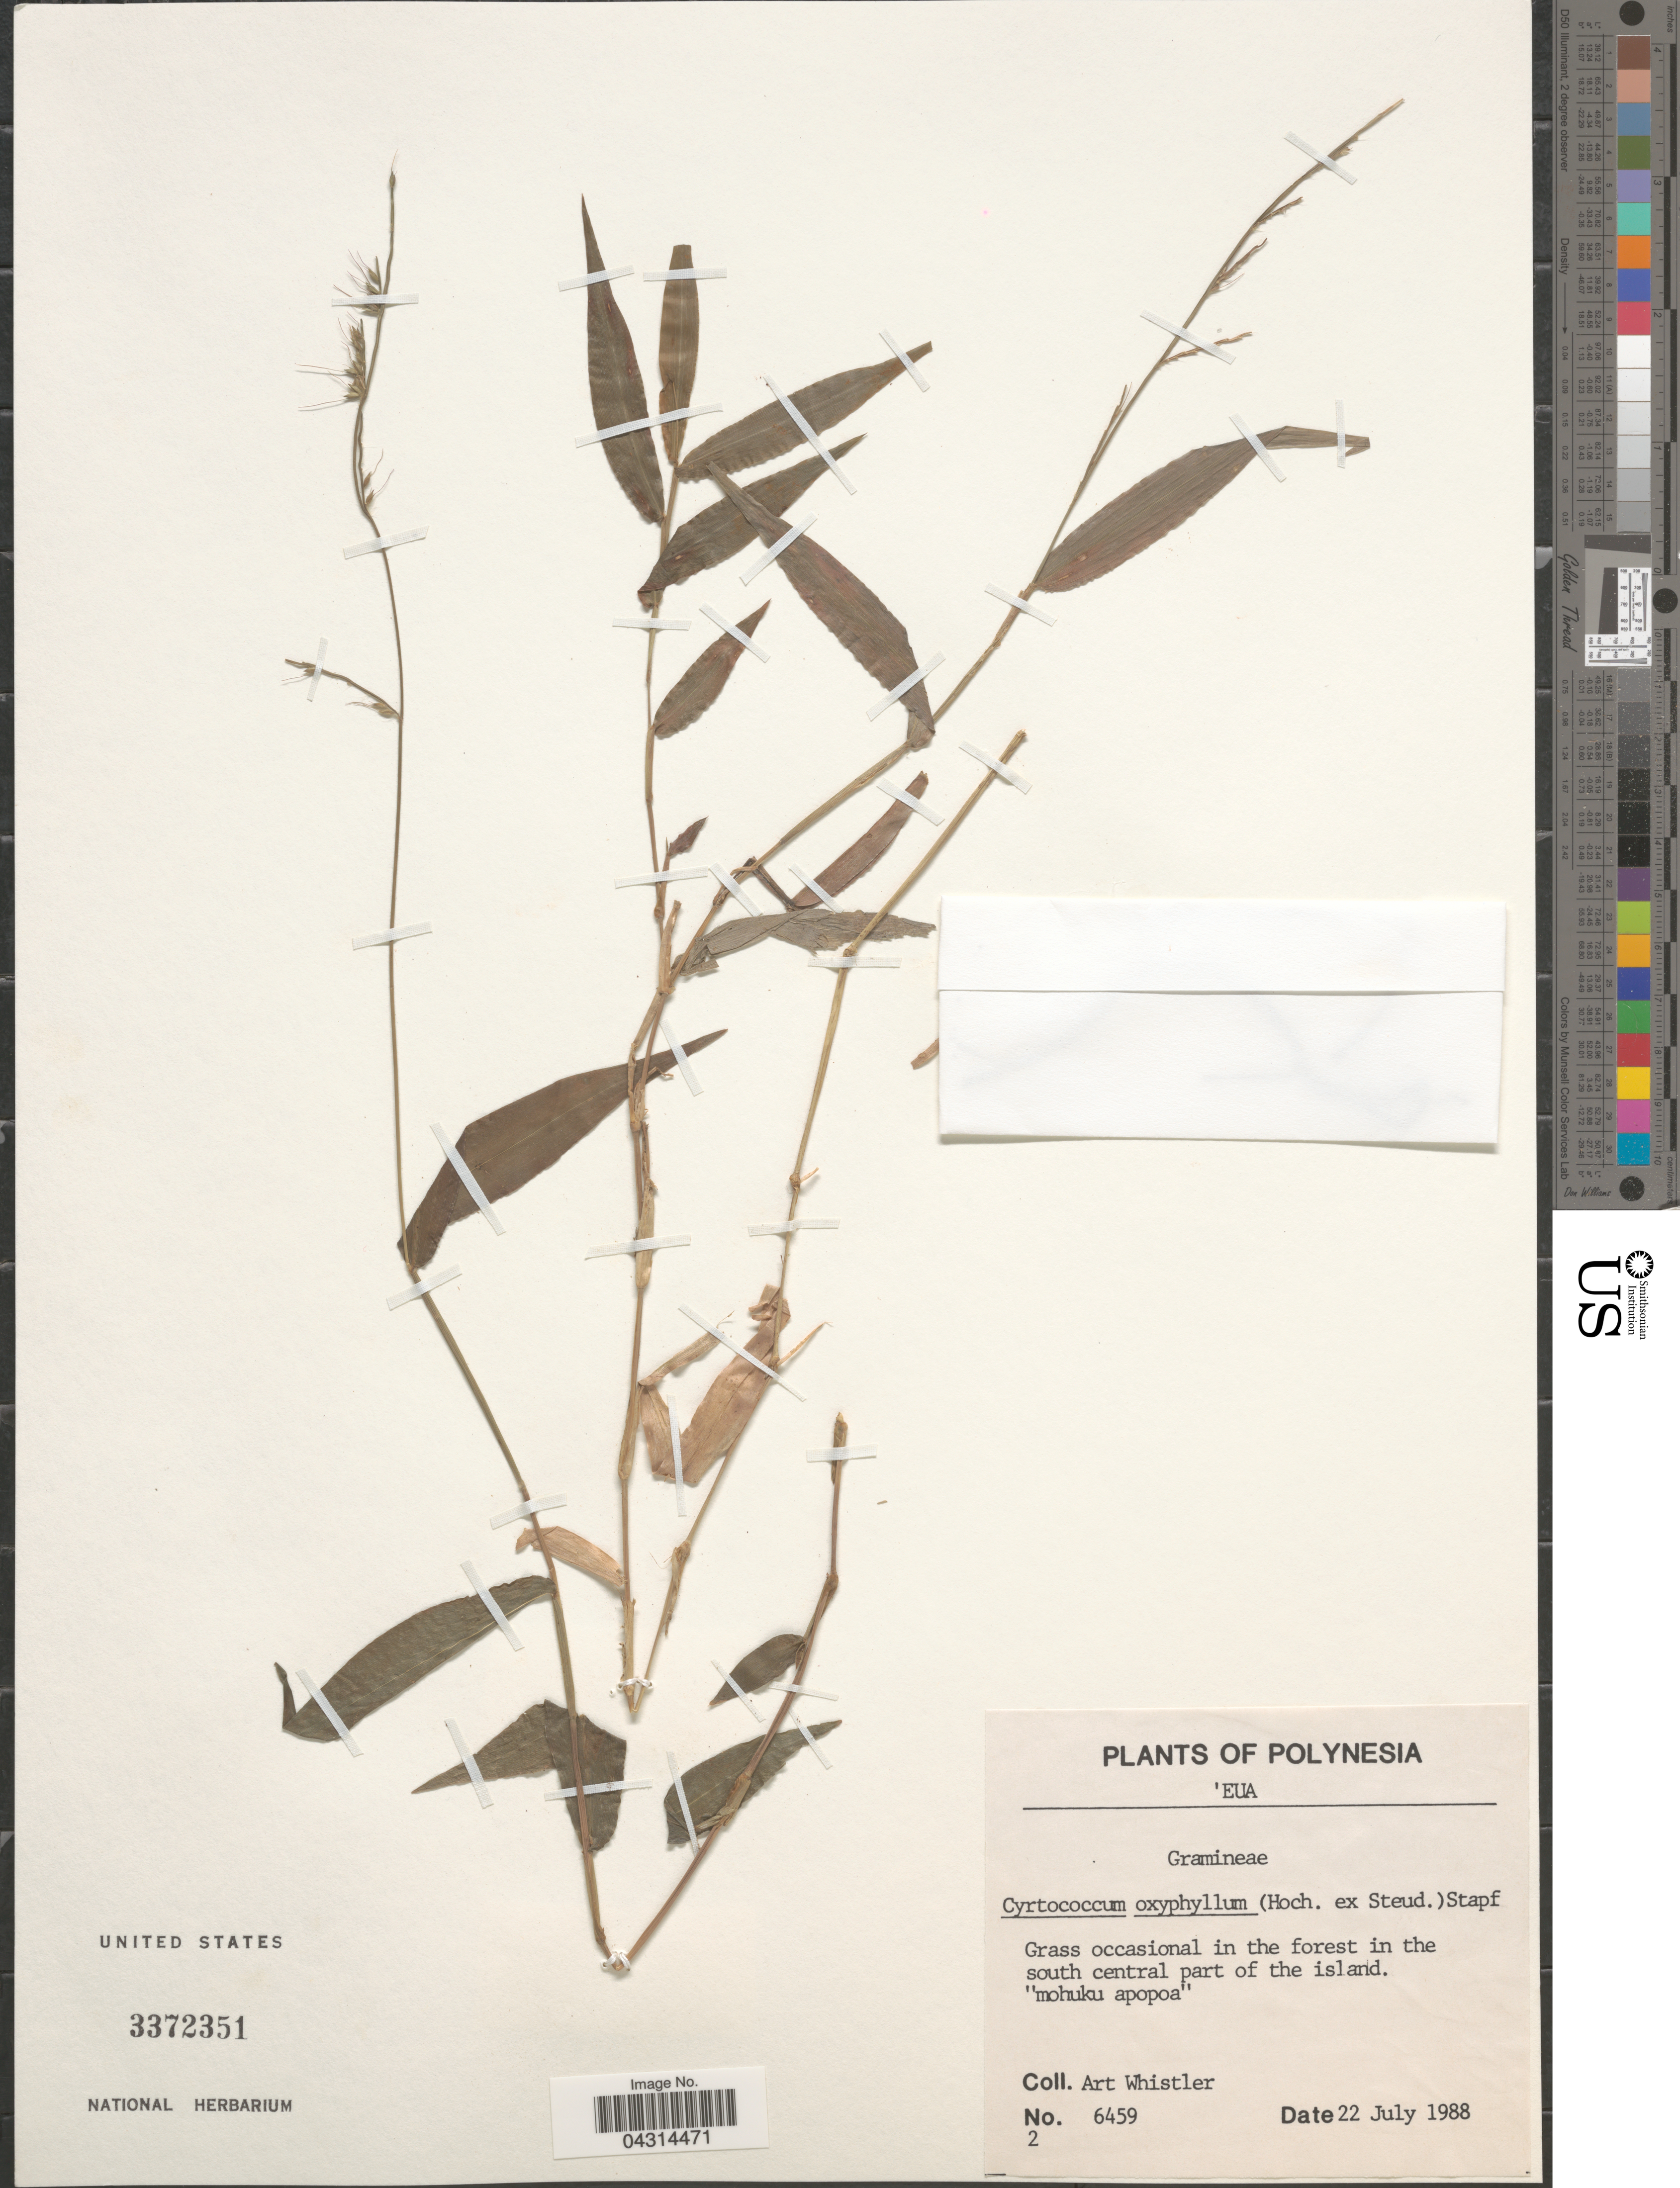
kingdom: Plantae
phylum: Tracheophyta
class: Liliopsida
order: Poales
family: Poaceae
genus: Cyrtococcum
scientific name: Cyrtococcum oxyphyllum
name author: (Steud.) Stapf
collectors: A. Whistler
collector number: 6459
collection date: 1988-07-22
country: Tonga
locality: Polynesia. EUA. Grass occasional in the forest in the south central part of the island. "Mohuku apopoa".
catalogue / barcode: US 3372351